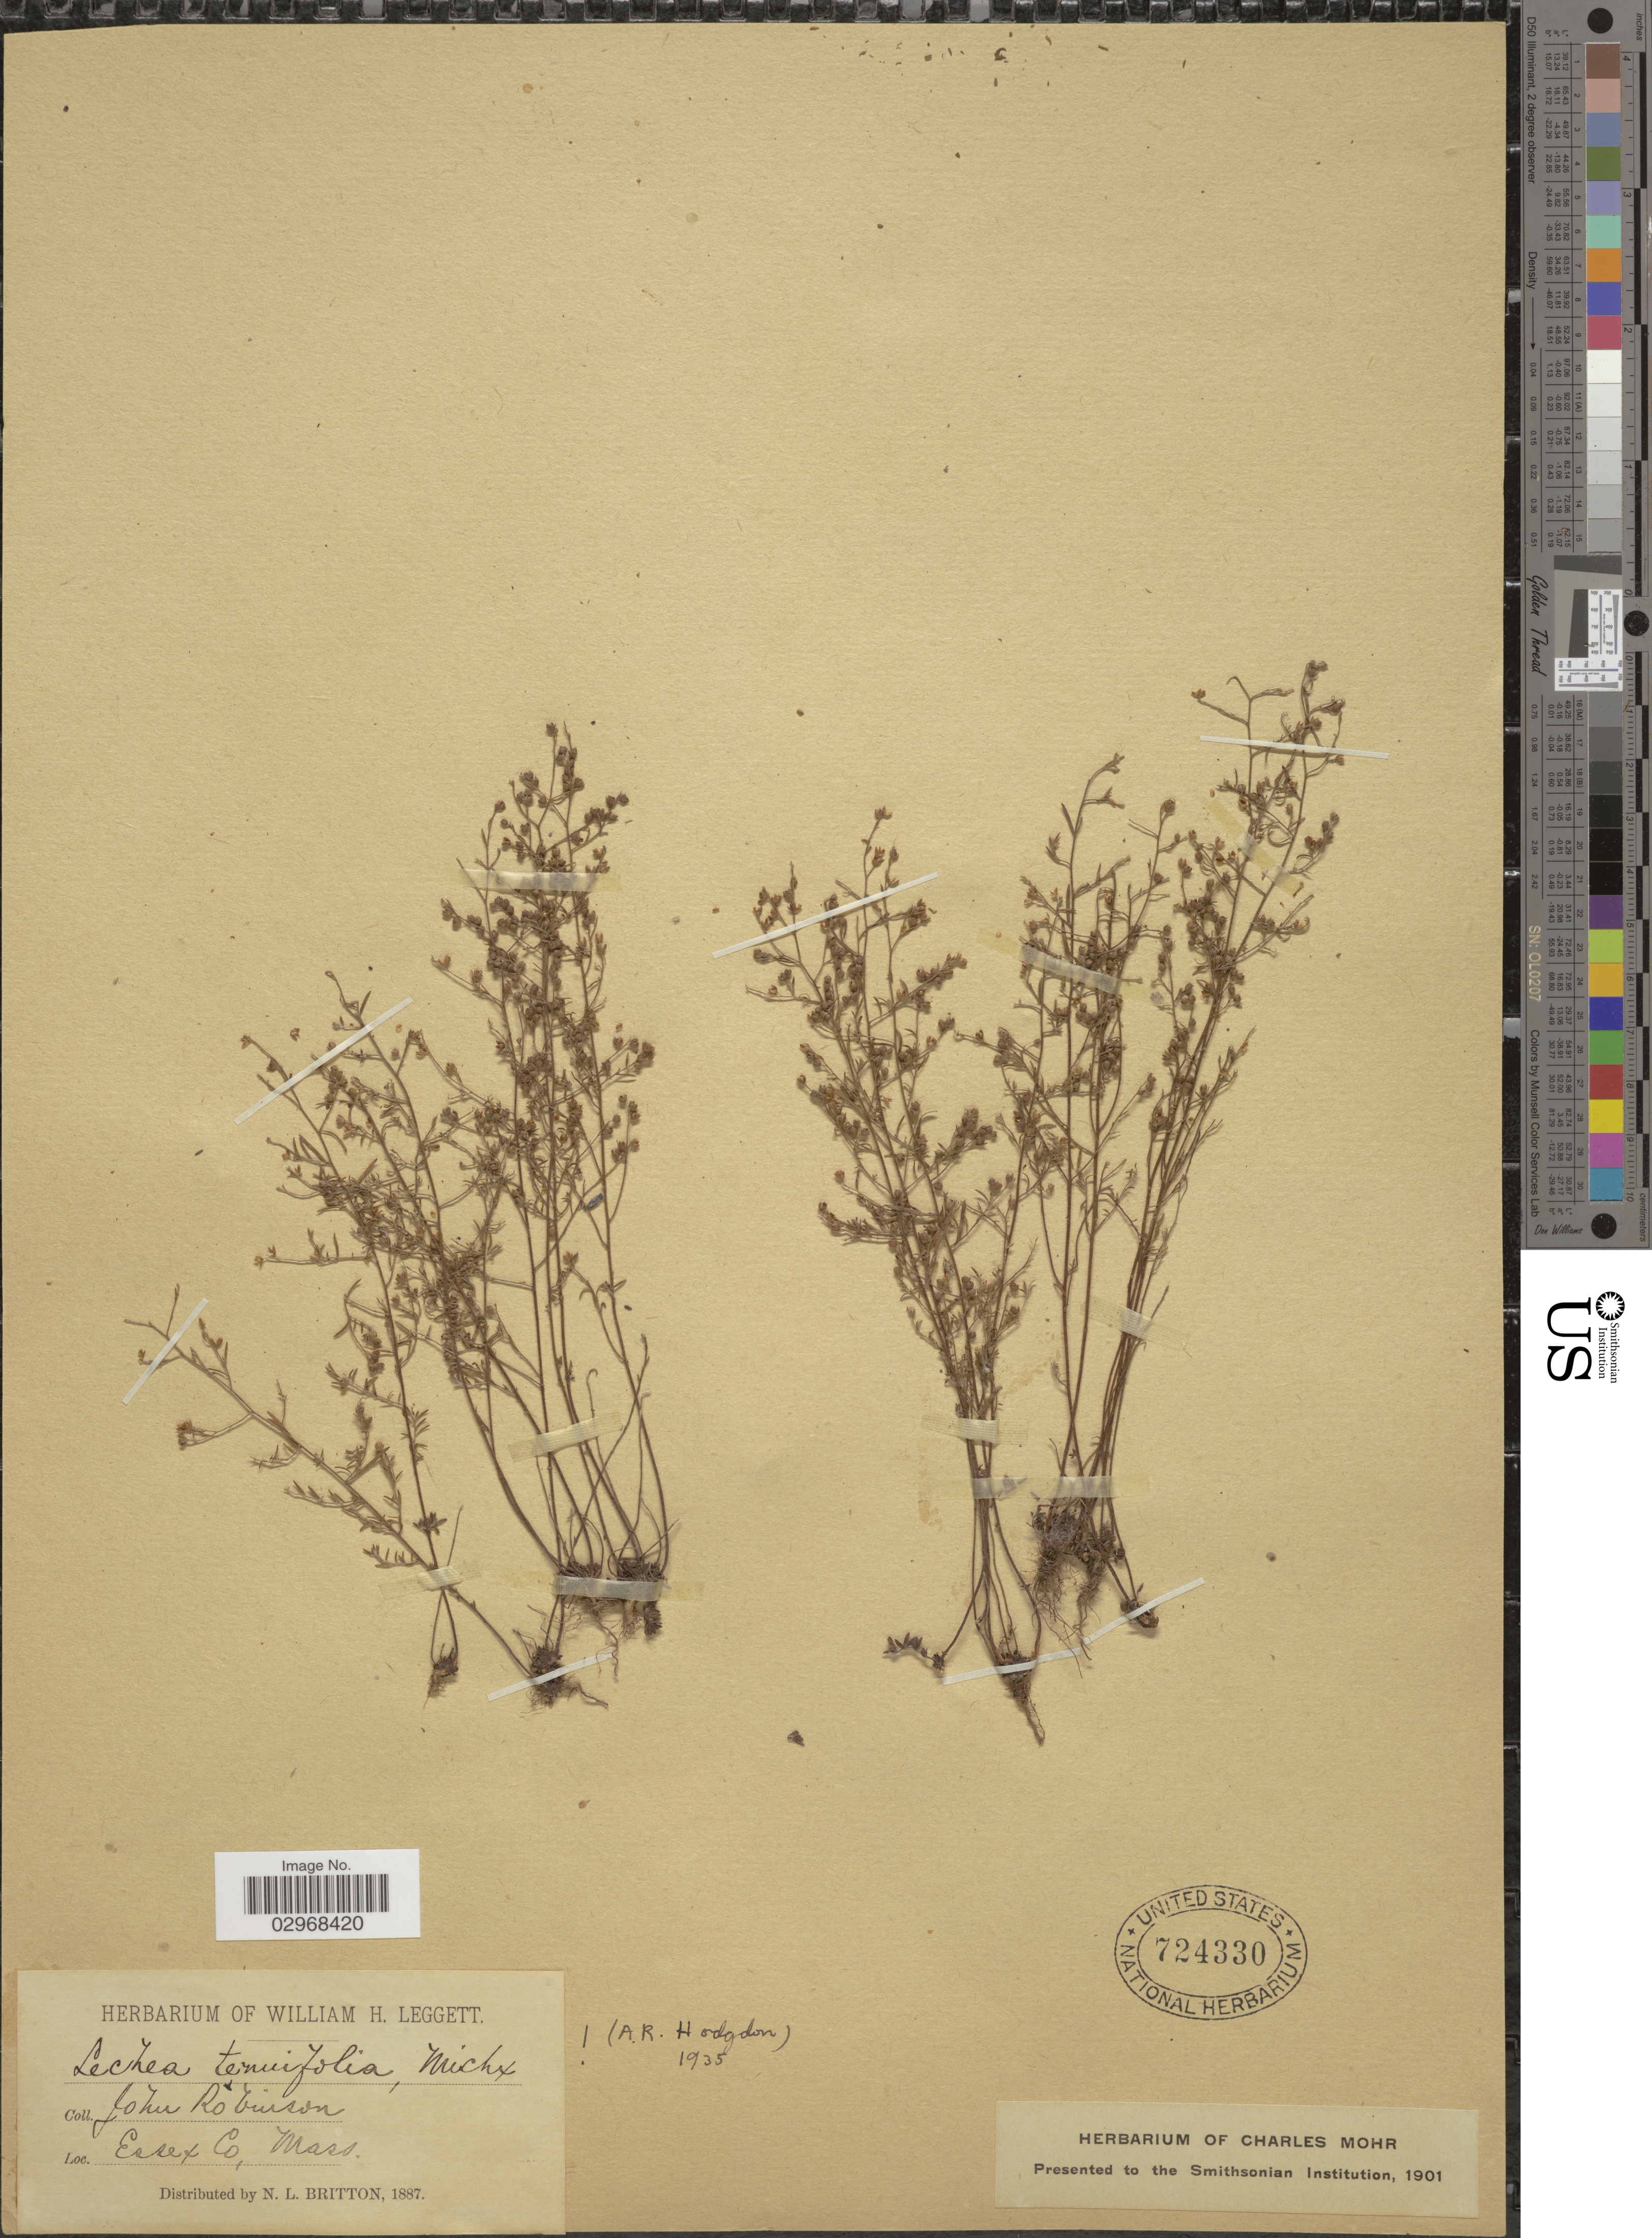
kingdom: Plantae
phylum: Tracheophyta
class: Magnoliopsida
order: Malvales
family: Cistaceae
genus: Lechea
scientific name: Lechea tenuifolia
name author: Michx.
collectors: J. Robinson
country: United States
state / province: Massachusetts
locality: Essex Co.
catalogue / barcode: US 724330